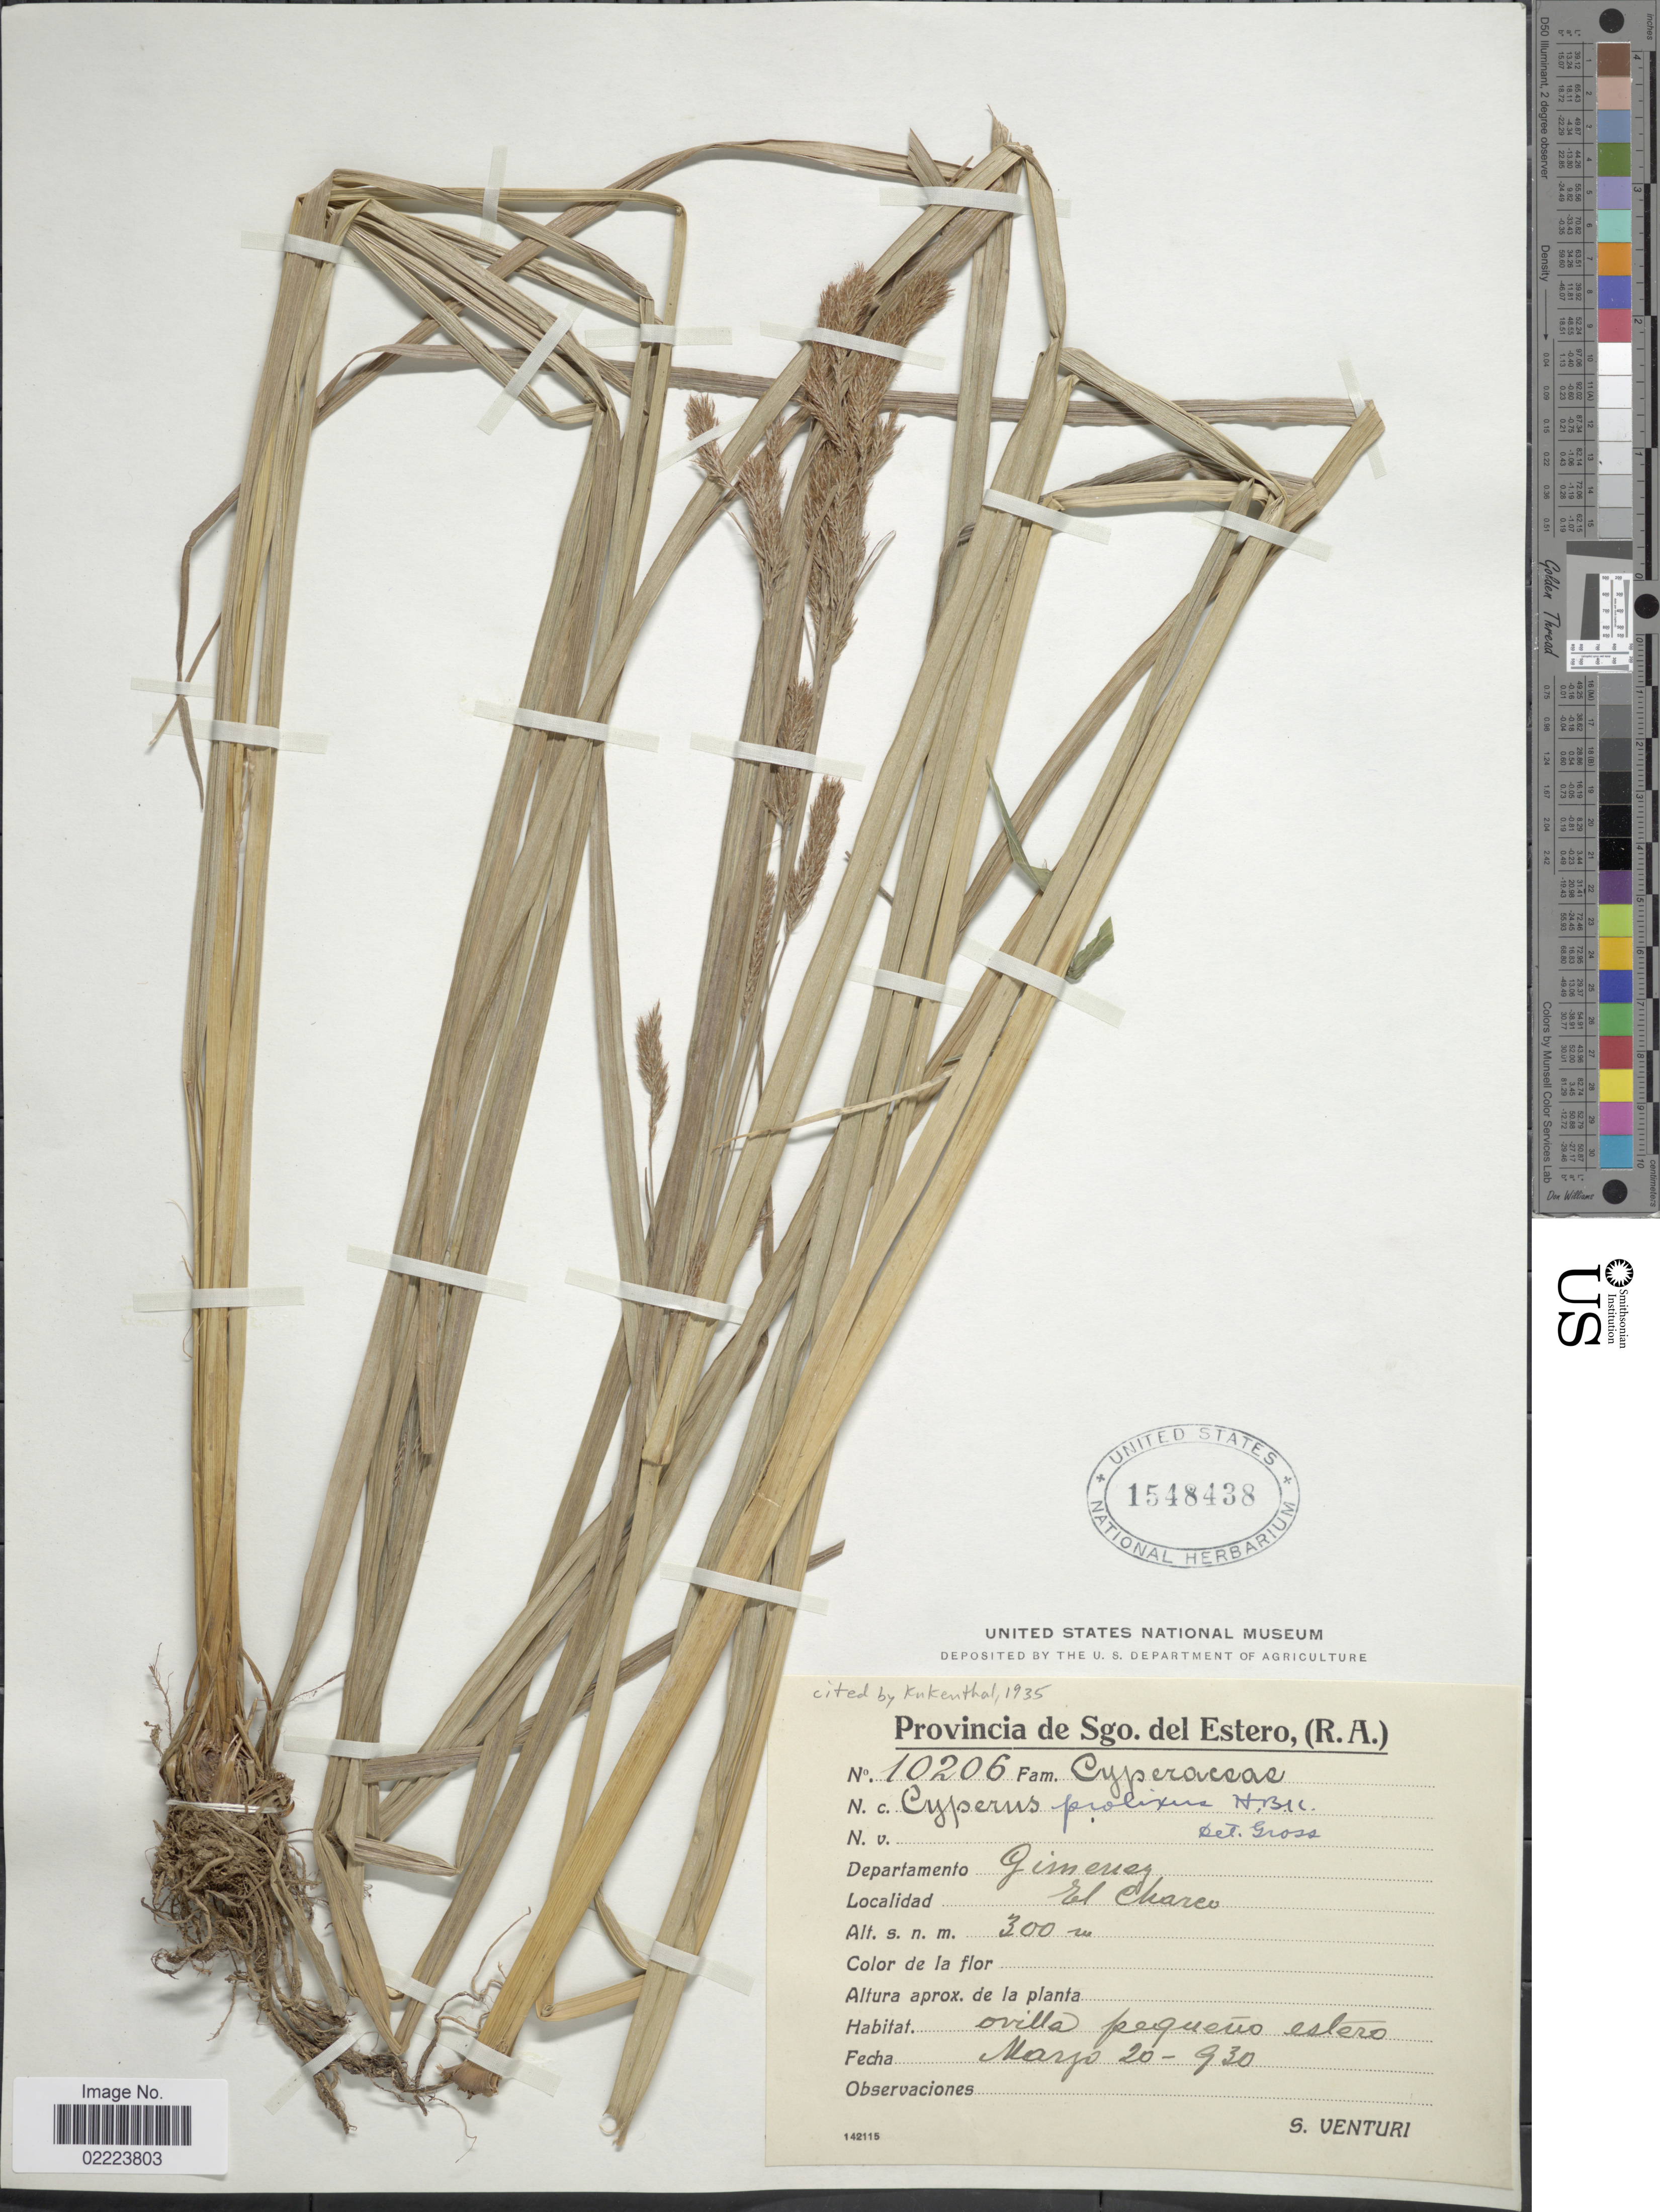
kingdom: Plantae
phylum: Tracheophyta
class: Liliopsida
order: Poales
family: Cyperaceae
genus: Cyperus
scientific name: Cyperus prolixus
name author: Kunth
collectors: S. Venturi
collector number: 10206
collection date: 1930-03-20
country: Argentina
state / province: Santiago del Estero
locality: (R.A.) Departamento Jimenez, El Charco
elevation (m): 300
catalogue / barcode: US 1548438